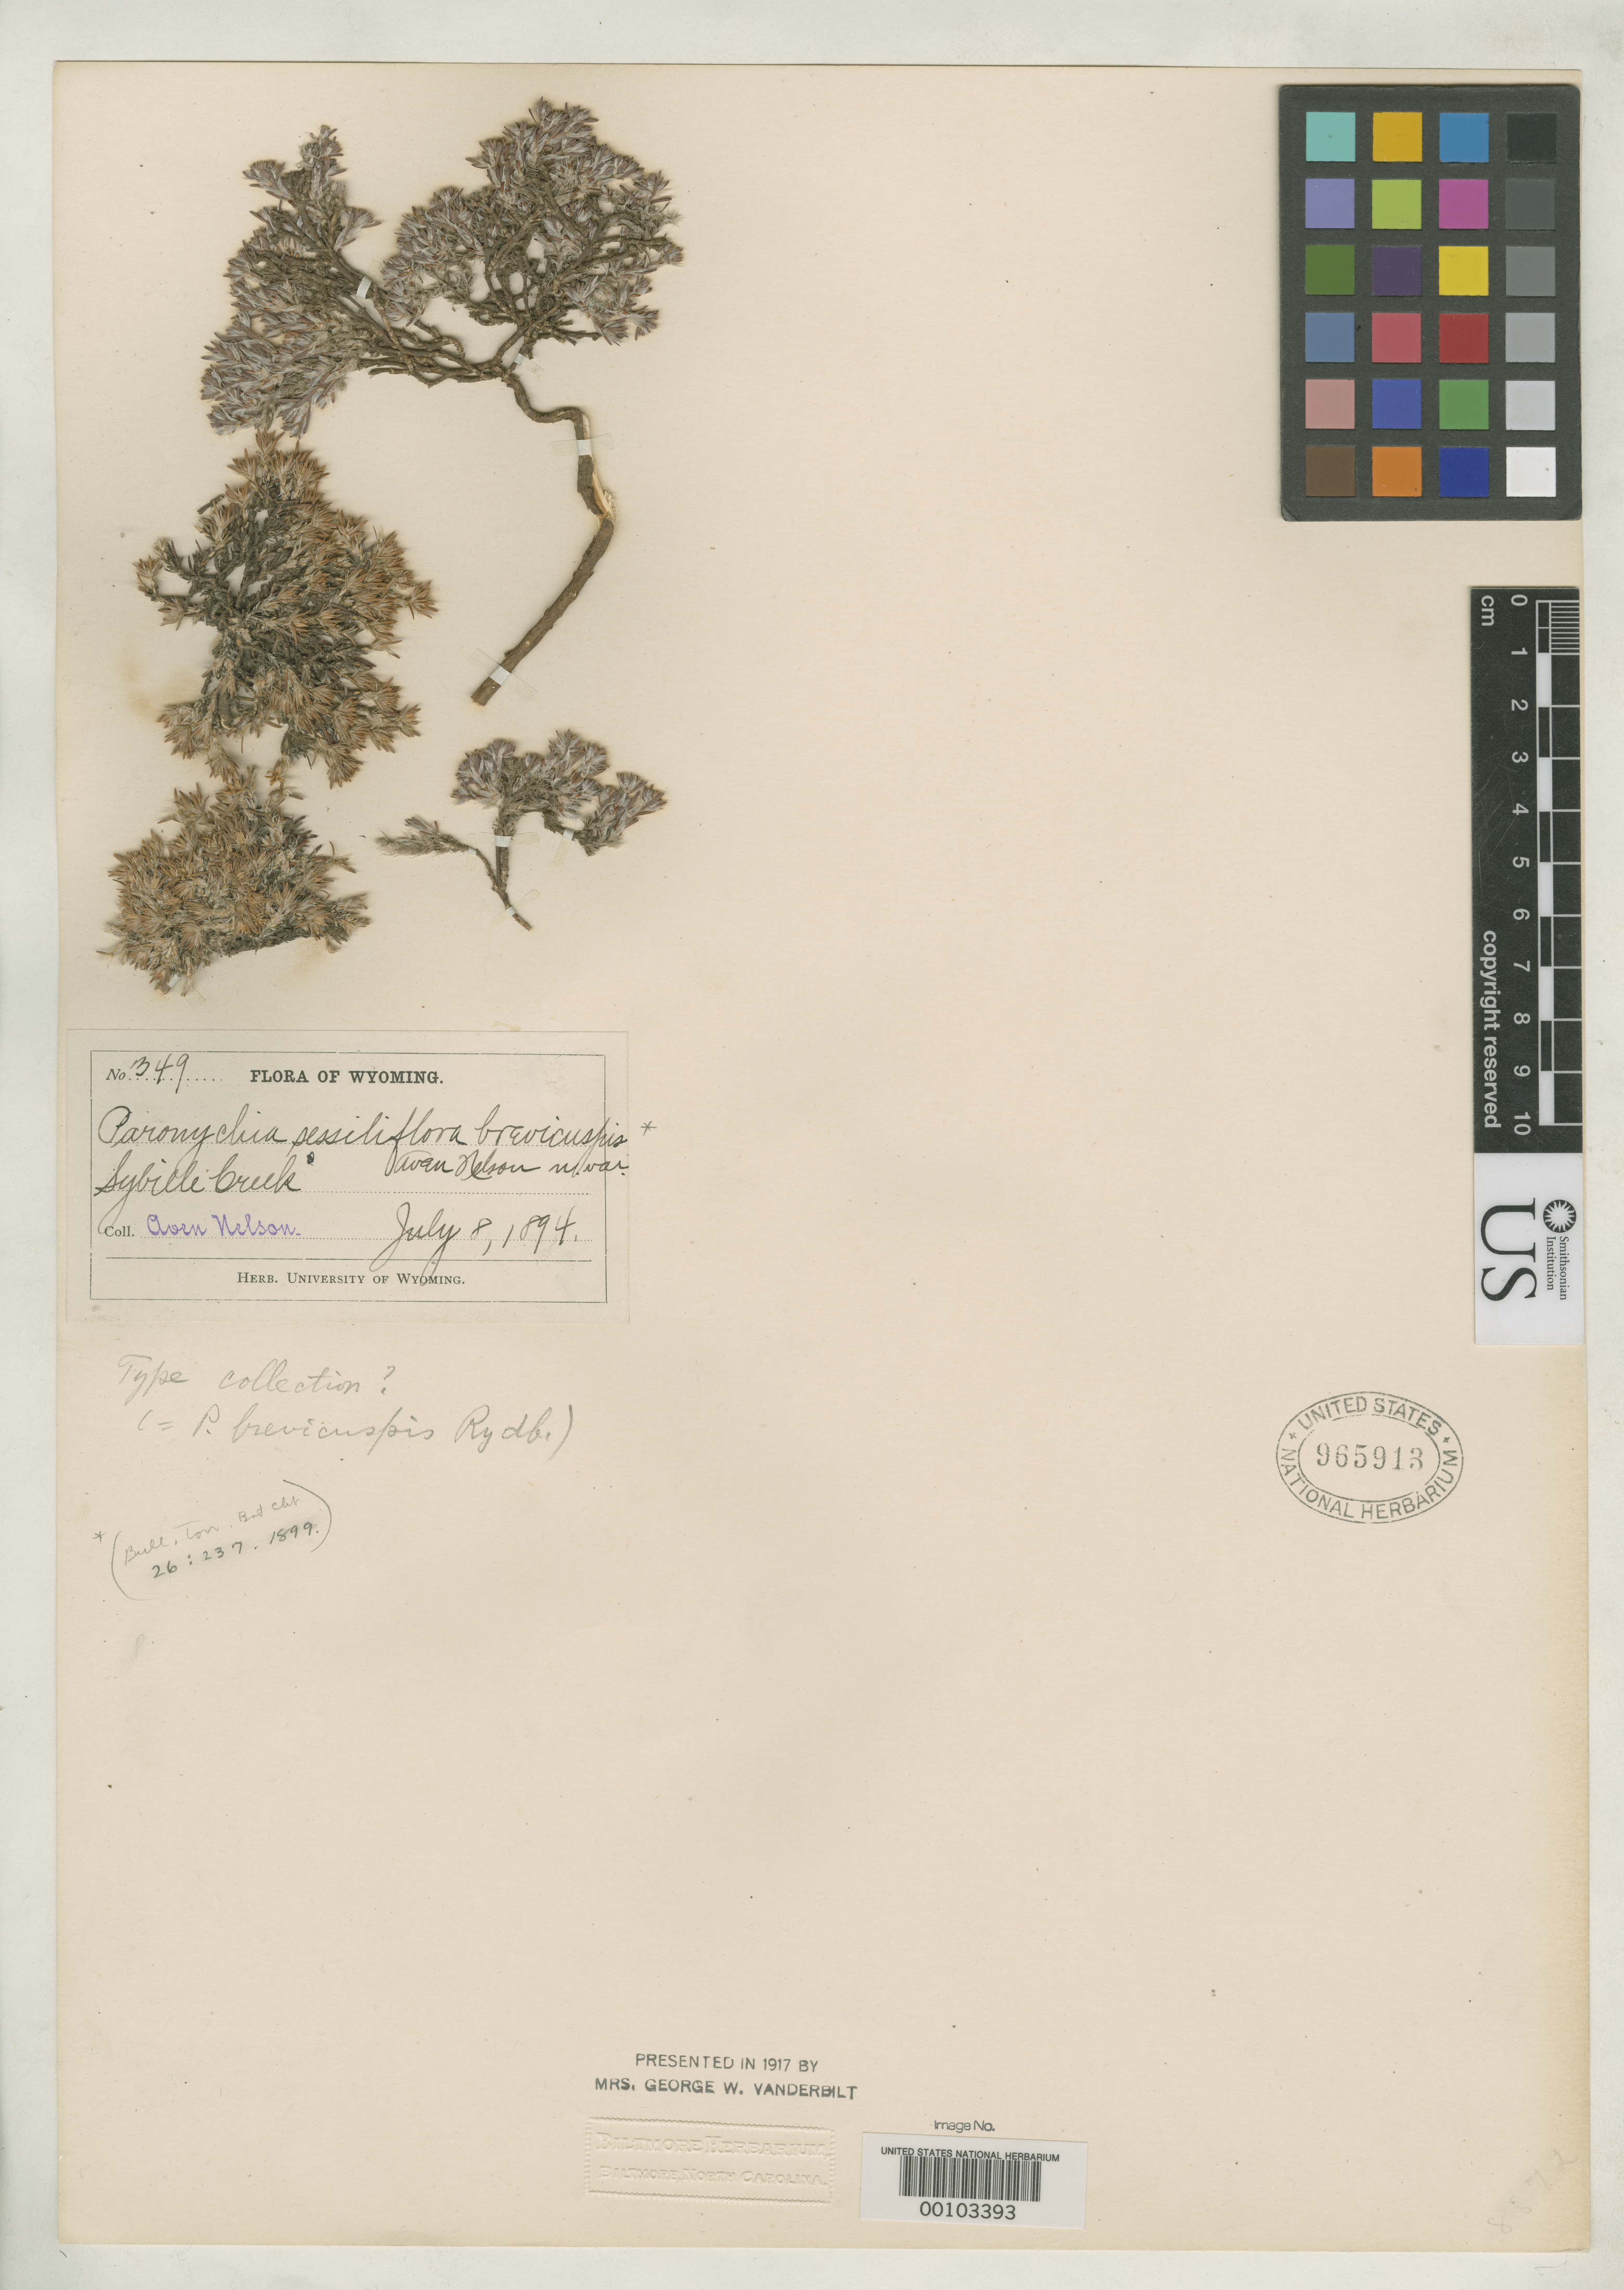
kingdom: Plantae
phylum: Tracheophyta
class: Magnoliopsida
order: Caryophyllales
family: Caryophyllaceae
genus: Paronychia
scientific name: Paronychia sessiliflora var. brevicuspis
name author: A. Nelson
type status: Type Collection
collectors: A. Nelson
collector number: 349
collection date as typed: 08 Jul 1894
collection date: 1894-07-08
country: United States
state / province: Wyoming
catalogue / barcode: US 965913